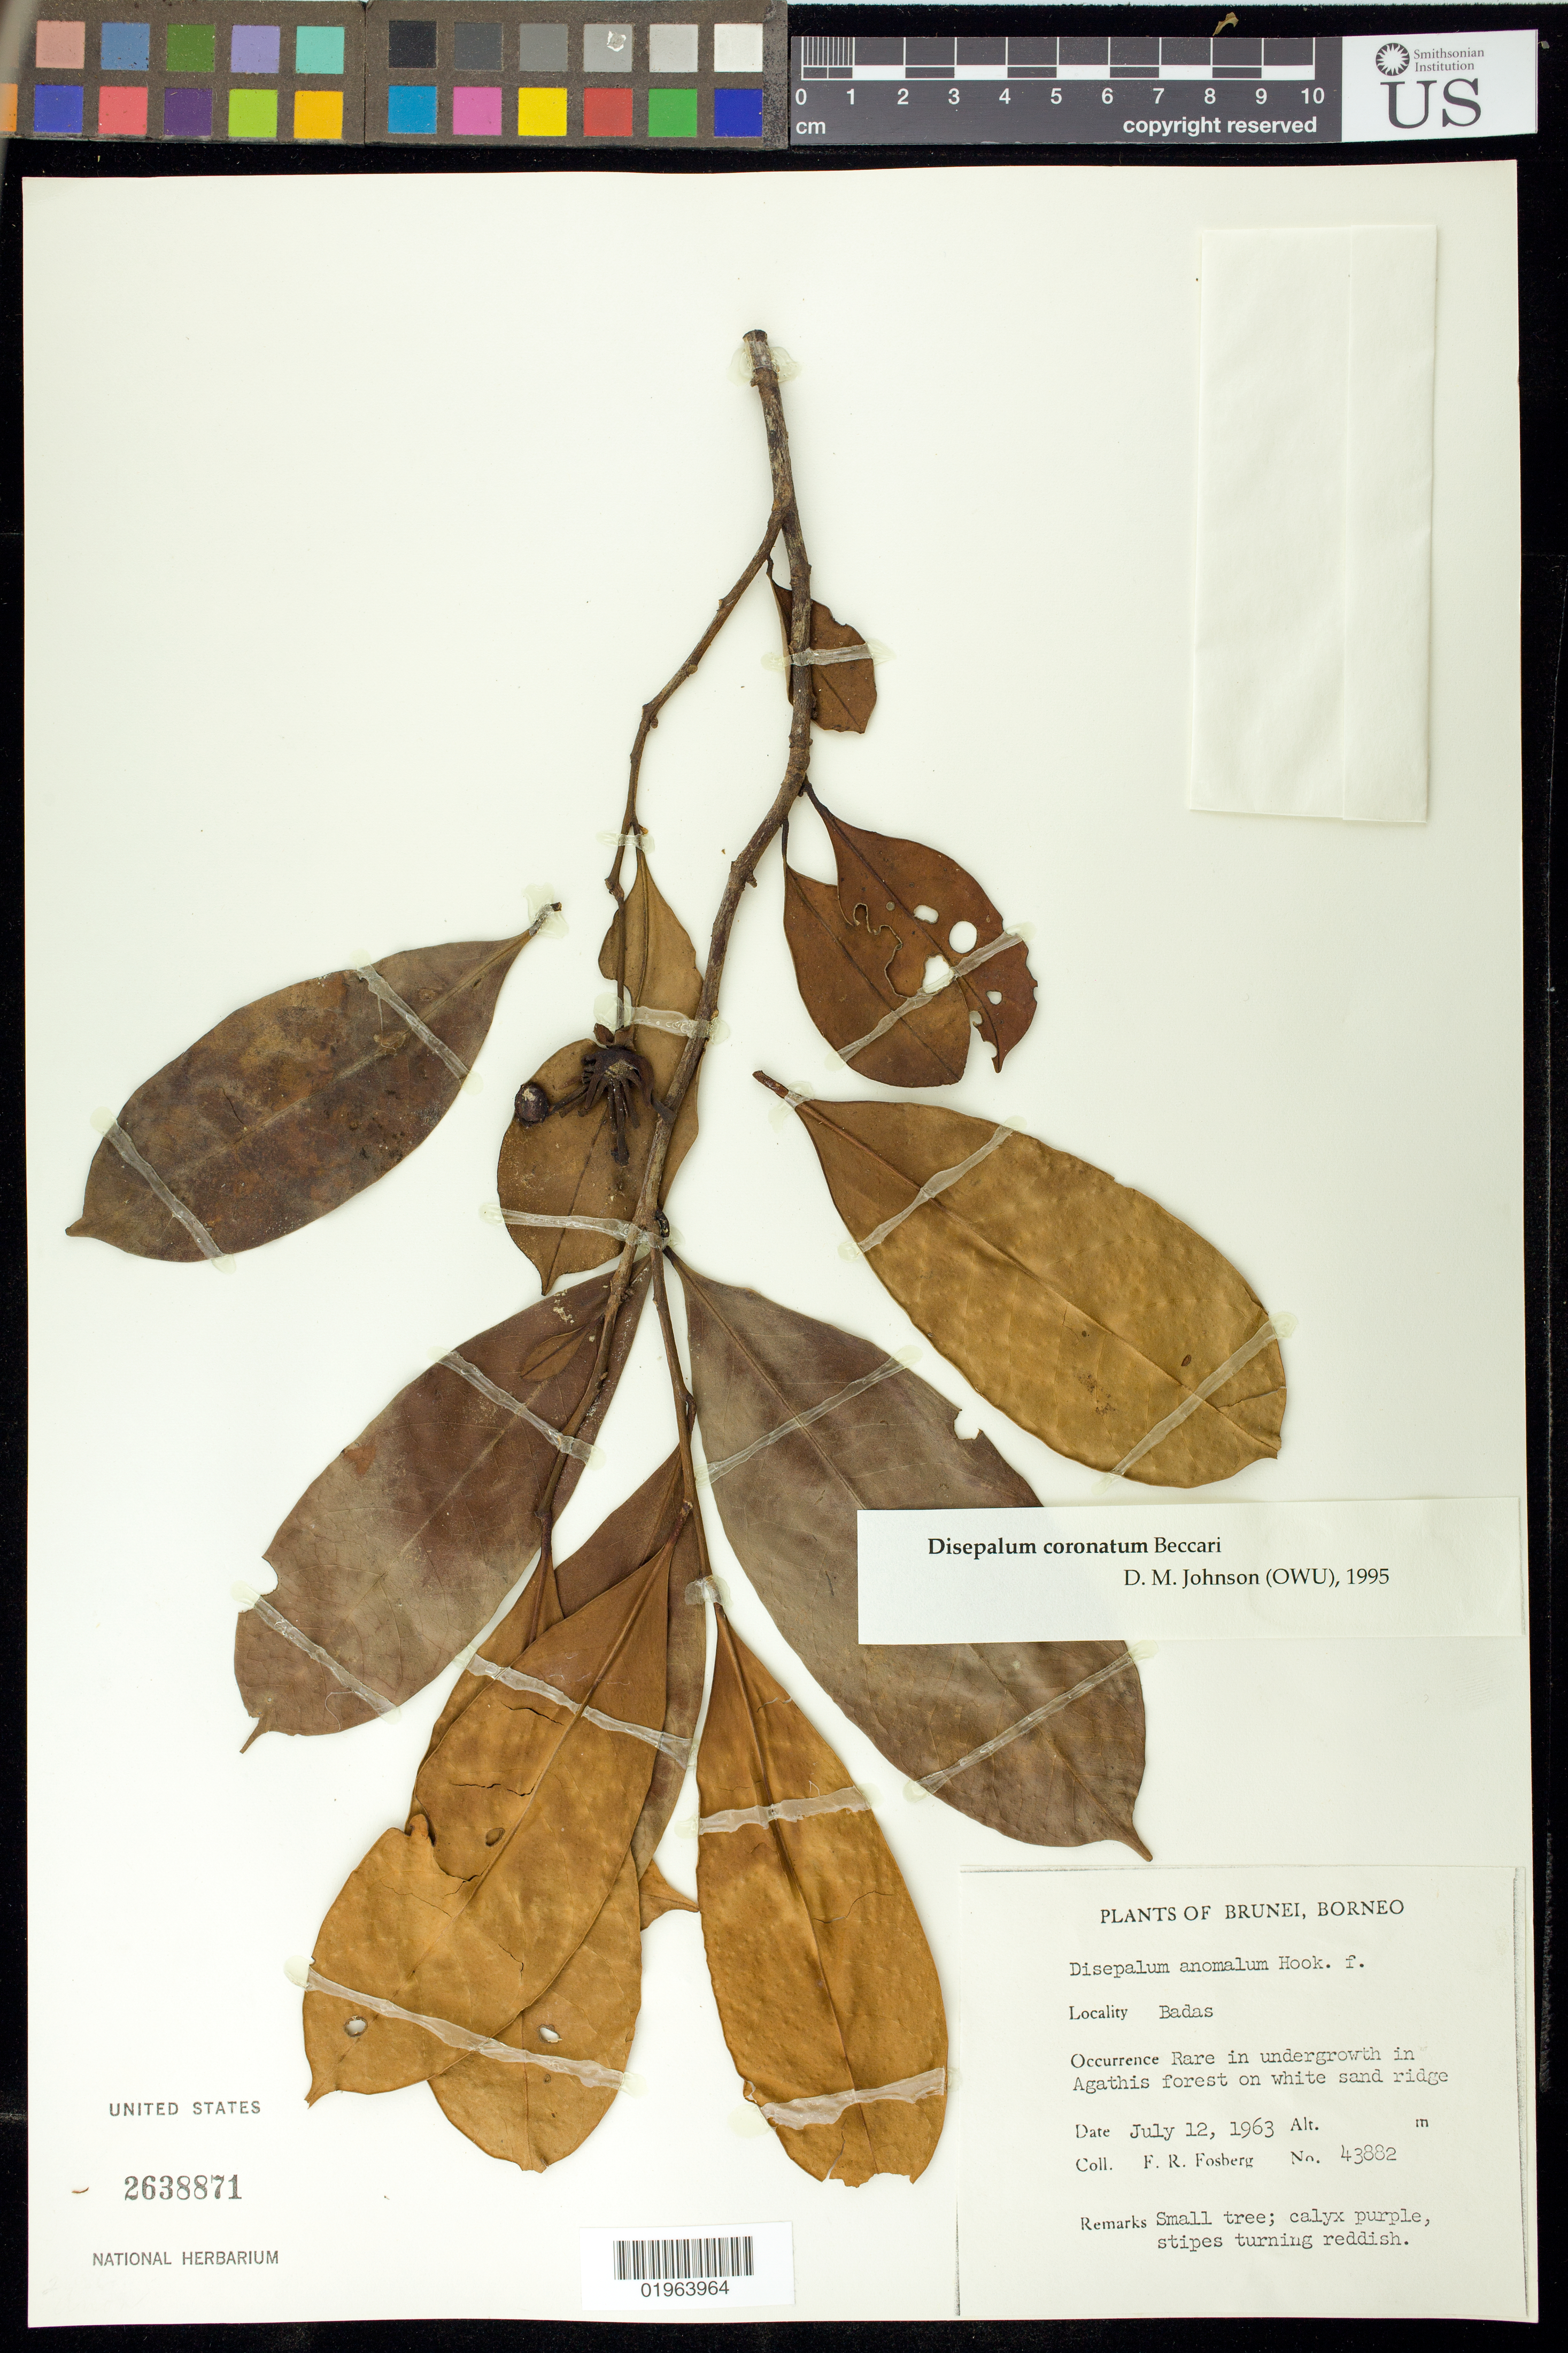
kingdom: Plantae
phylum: Tracheophyta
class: Magnoliopsida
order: Magnoliales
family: Annonaceae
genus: Disepalum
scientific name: Disepalum coronatum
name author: Becc.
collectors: F. R. Fosberg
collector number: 43882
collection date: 1963-07-12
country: Brunei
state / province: Badas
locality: In undergrowth in Agathis forest on white sand ridge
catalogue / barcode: US 2638871